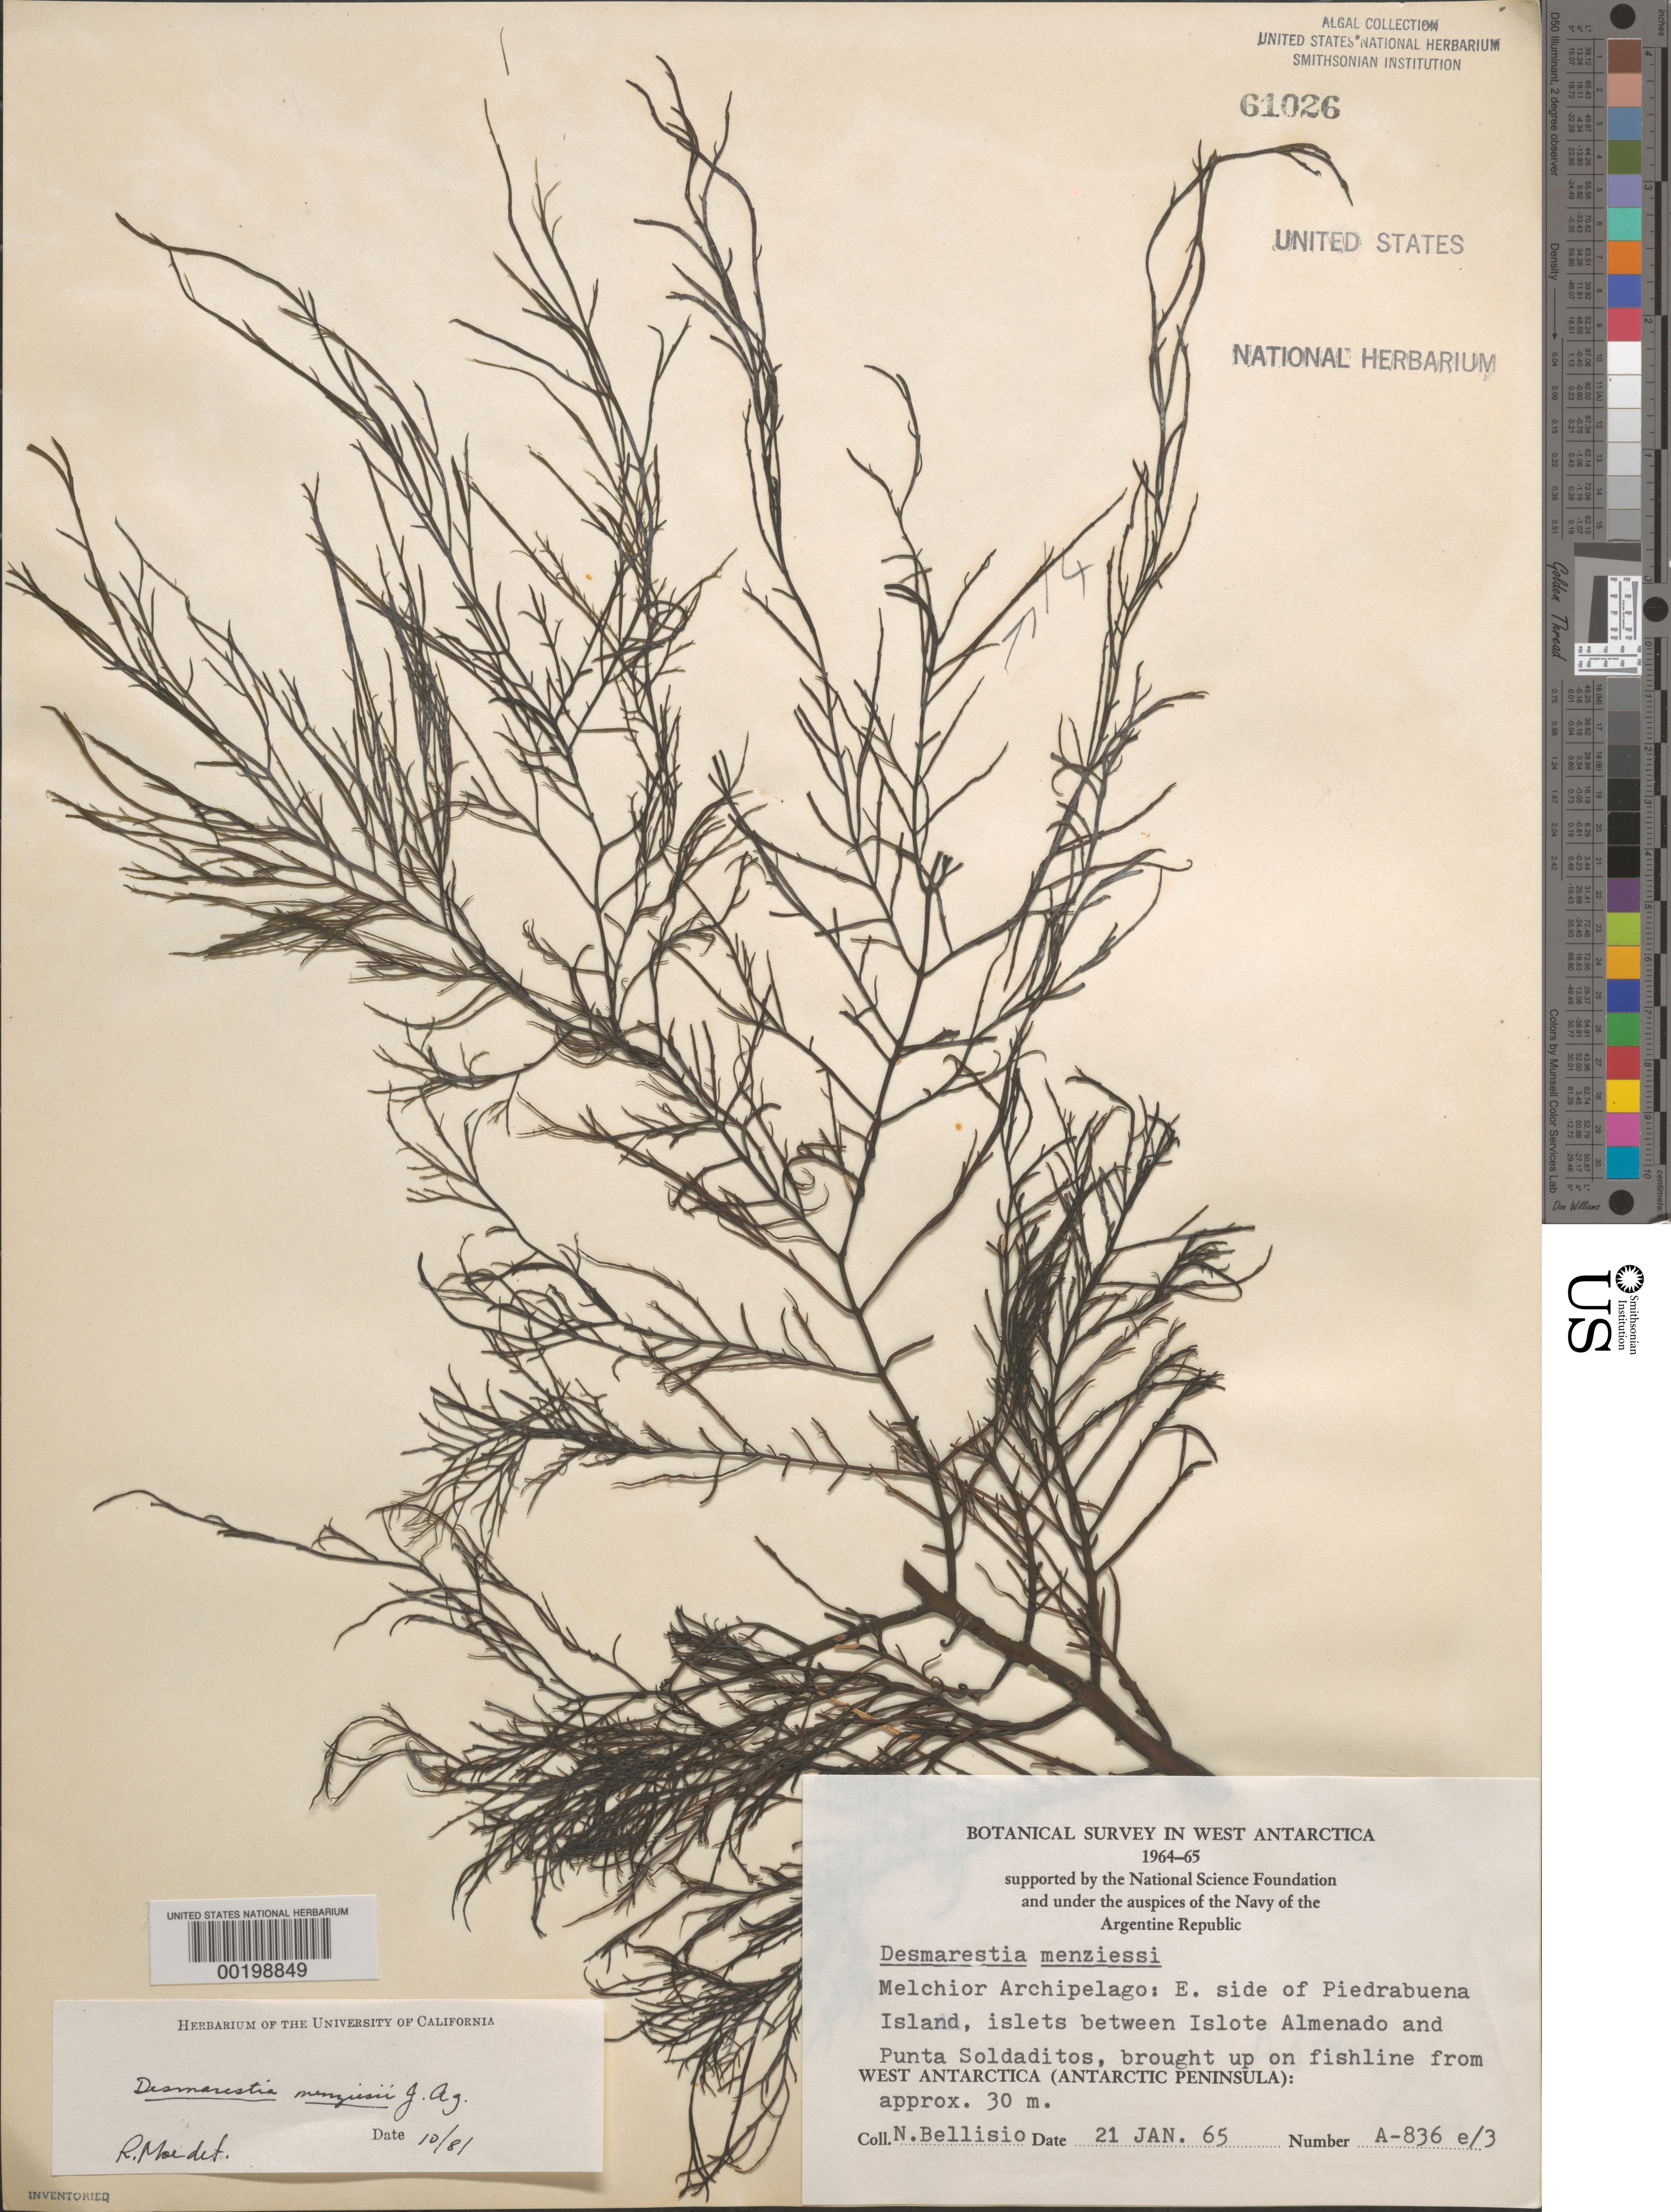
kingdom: Chromista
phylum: Ochrophyta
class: Phaeophyceae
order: Desmarestiales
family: Desmarestiaceae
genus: Desmarestia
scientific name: Desmarestia menziesii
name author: J. Agardh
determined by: Moe, R. L.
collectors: N. Bellisio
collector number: A-836e-3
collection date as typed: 21 Jan 1965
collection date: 1965-01-21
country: Antarctica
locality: Eta Island, islets between Islote Almenado & Punta Soladitos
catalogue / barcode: US 61026